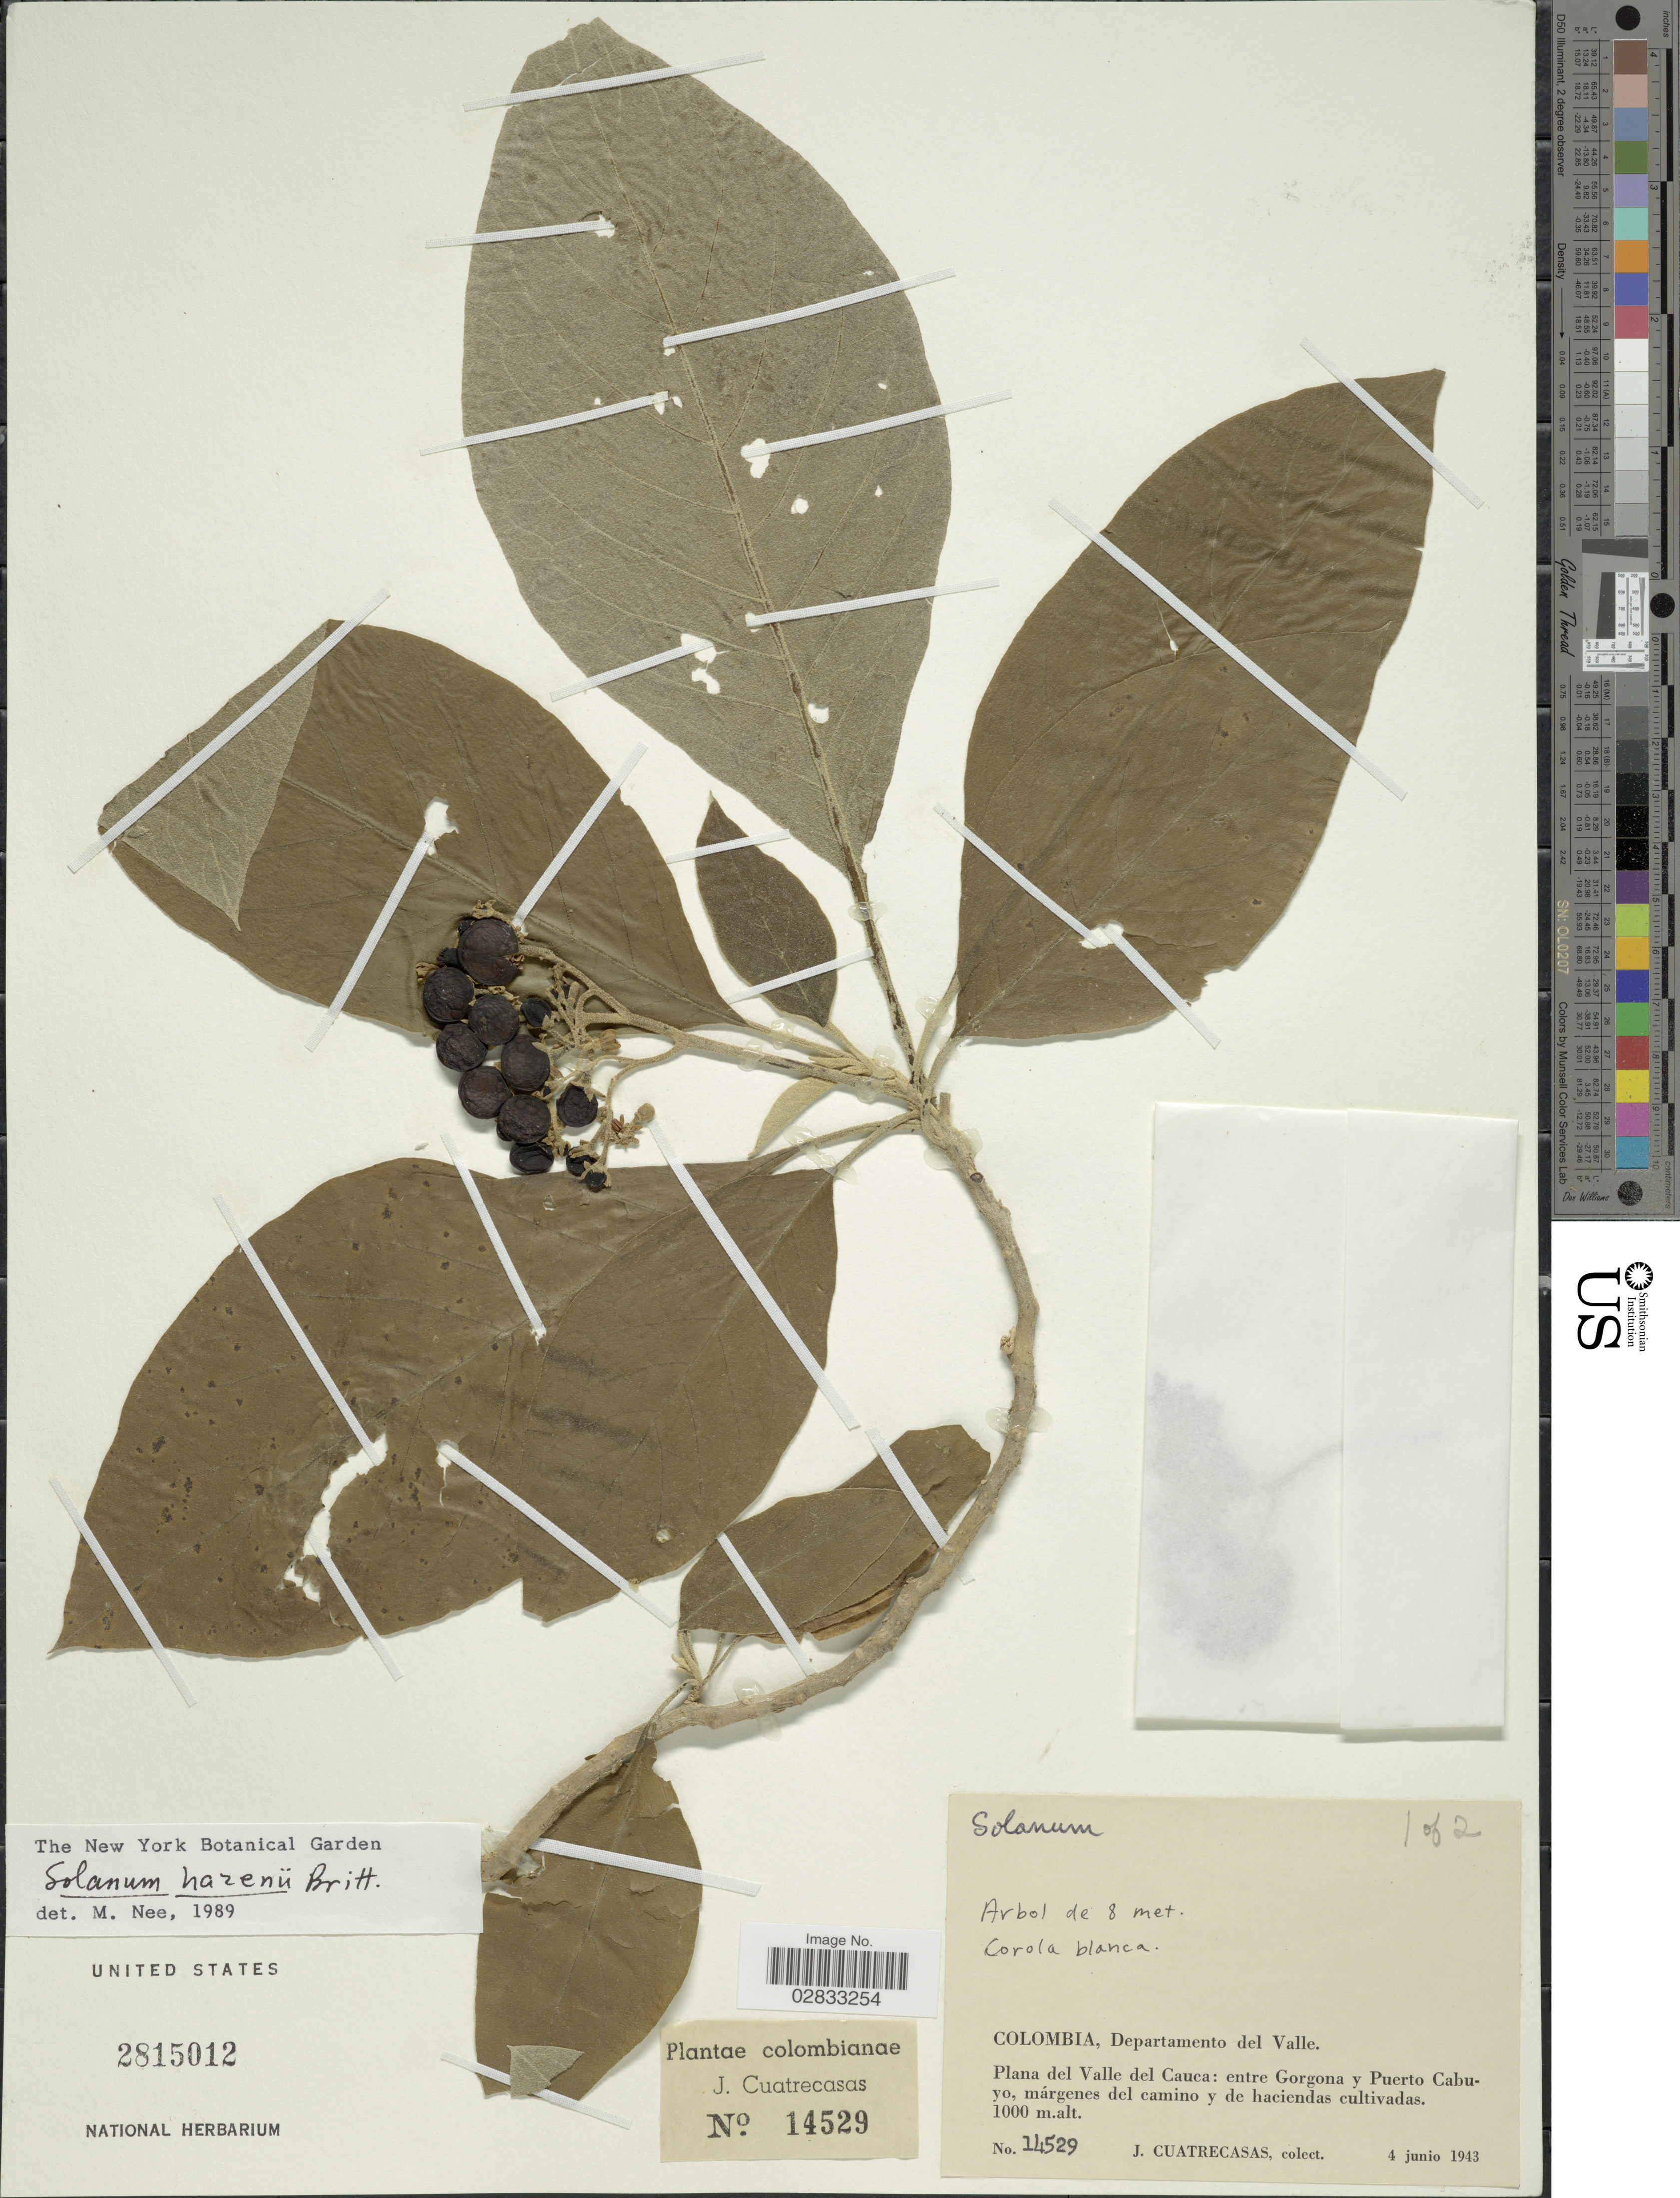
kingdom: Plantae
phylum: Tracheophyta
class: Magnoliopsida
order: Solanales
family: Solanaceae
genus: Solanum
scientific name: Solanum hazenii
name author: Britton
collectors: J. Cuatrecasas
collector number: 14529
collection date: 1943-06-04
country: Colombia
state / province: Valle del Cauca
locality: Departamento del Valle. Plana del Valle de Cauca: entre Gorgona y Puerto Cabuyo, márgenes del camino y de haciendas cultivadas.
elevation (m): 1000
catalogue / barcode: US 2815012